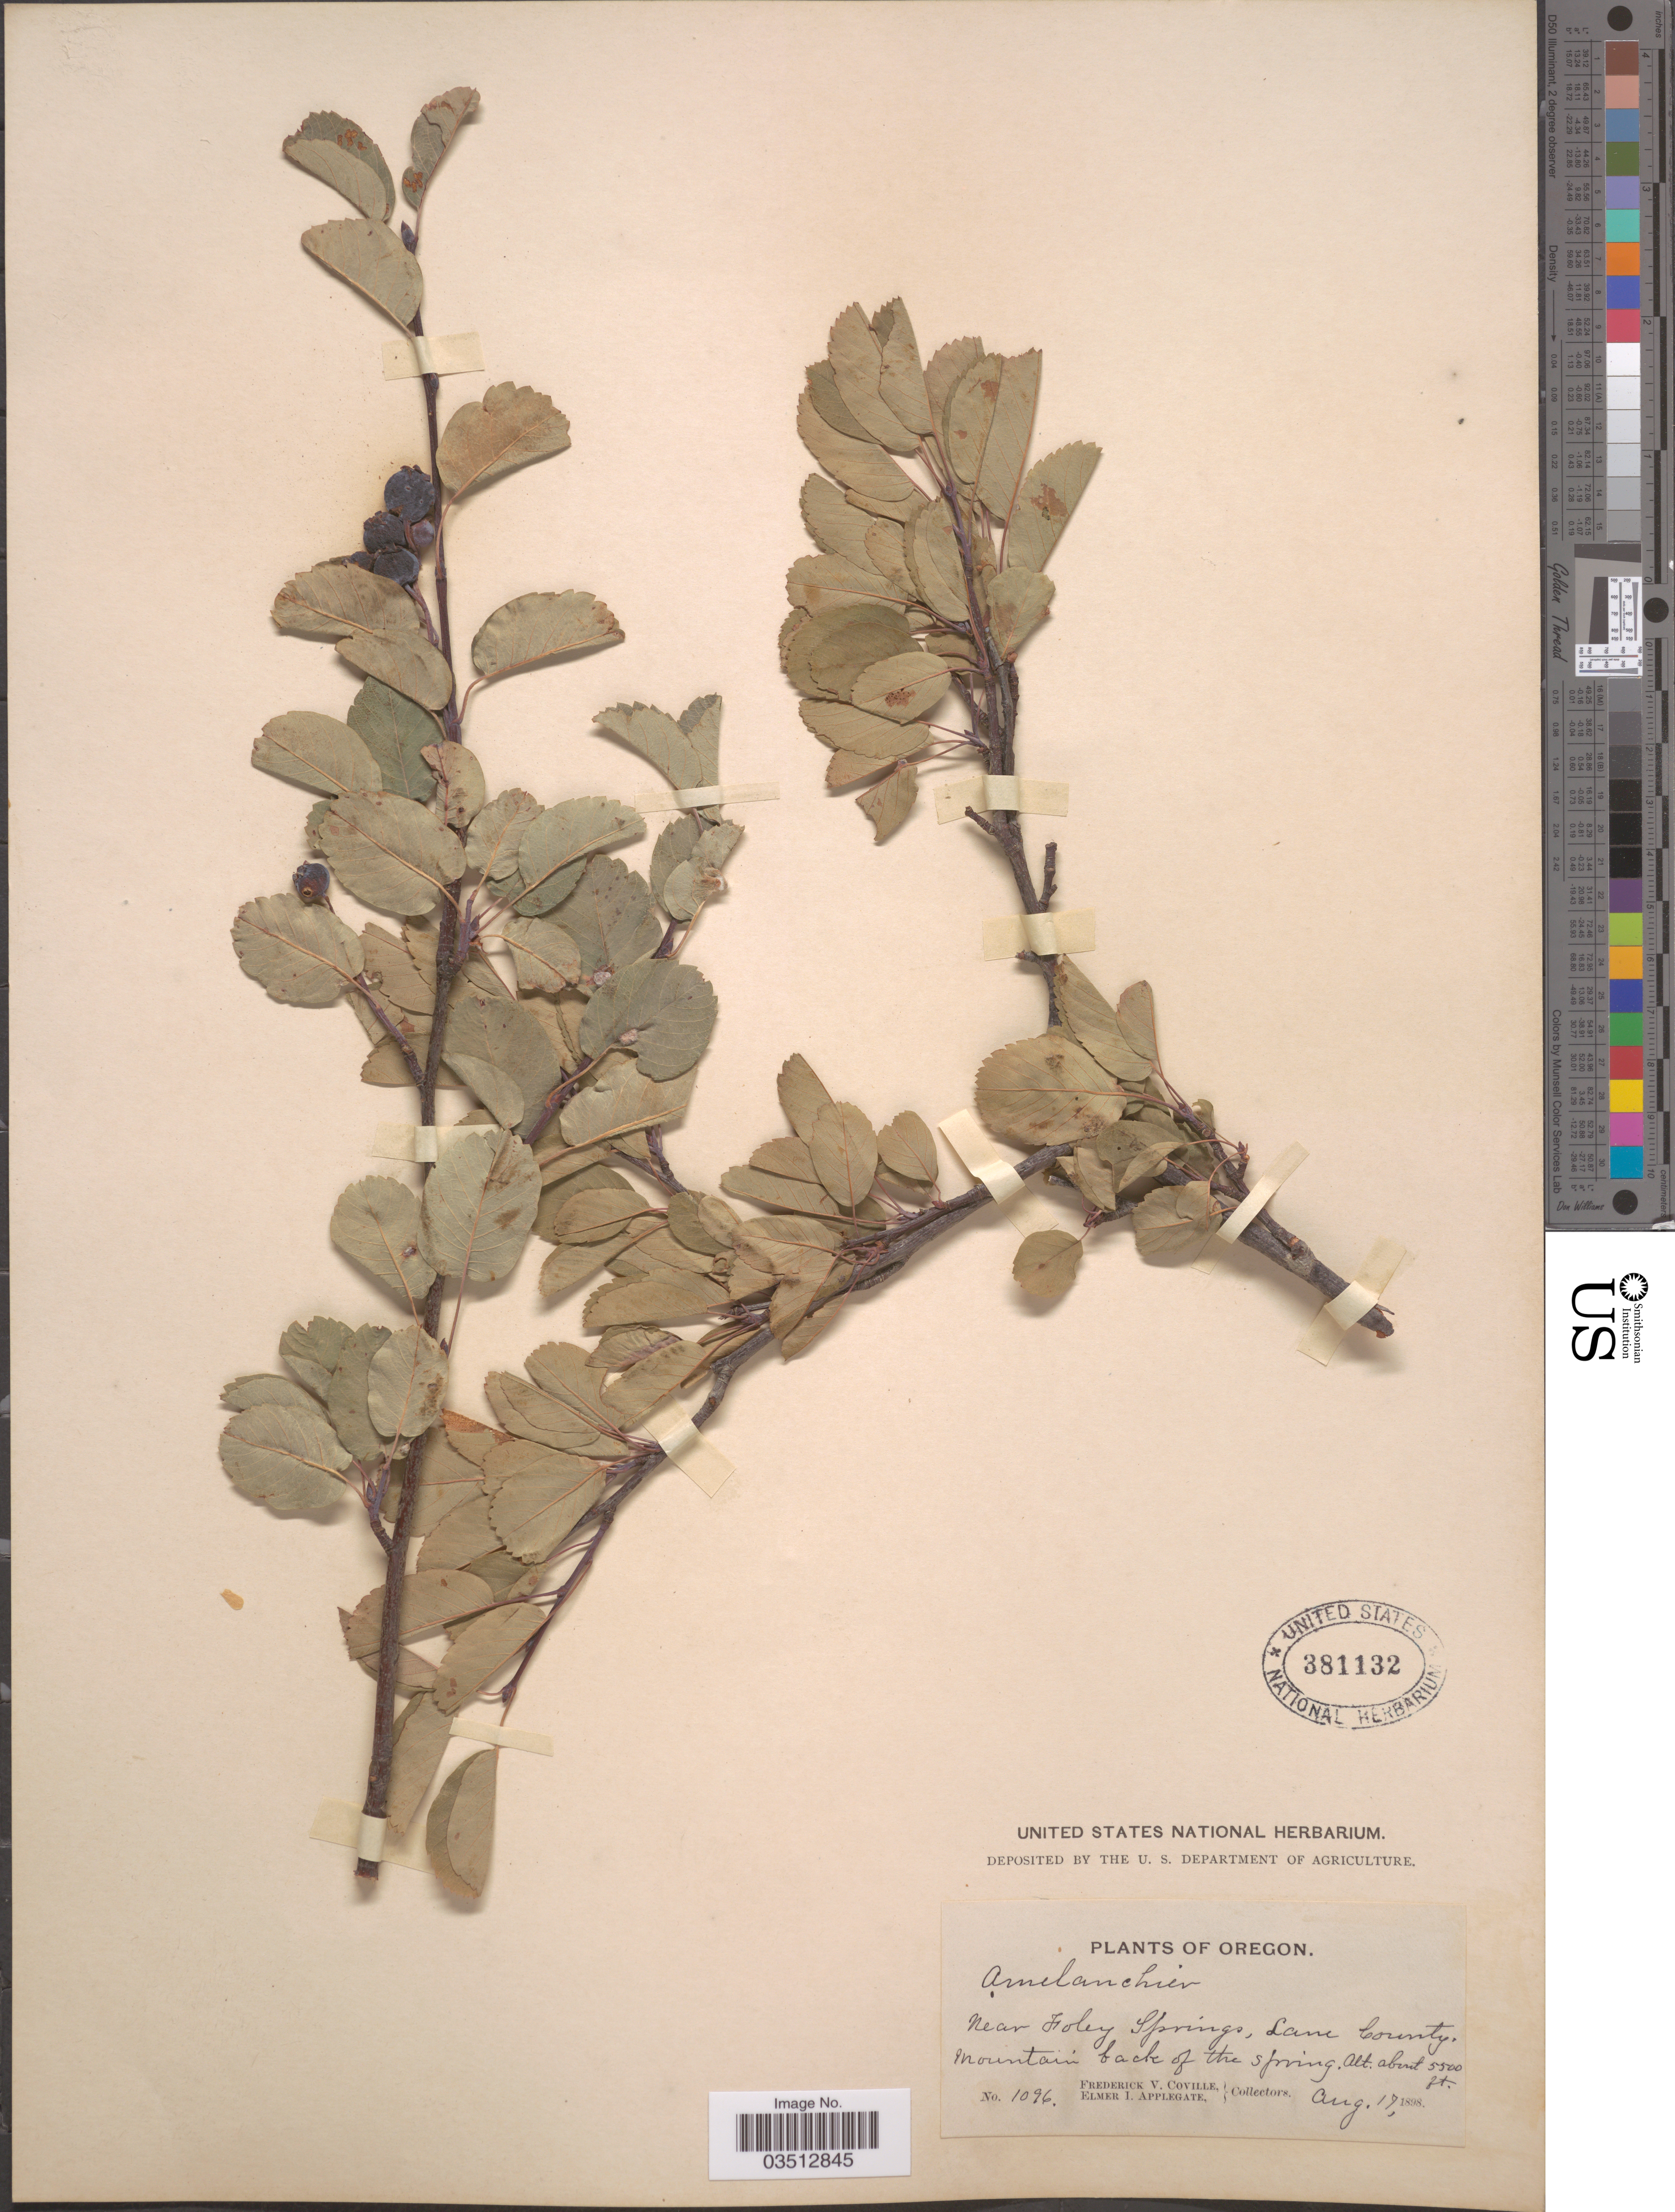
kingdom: Plantae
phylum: Tracheophyta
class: Magnoliopsida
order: Rosales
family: Rosaceae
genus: Amelanchier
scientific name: Amelanchier sp.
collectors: F. V. Coville & E. I. Applegate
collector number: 1096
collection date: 1898-08-17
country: United States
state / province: Oregon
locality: Near Foley Springs, Lane County. Mountain back of the spring.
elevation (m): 1676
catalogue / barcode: US 381132